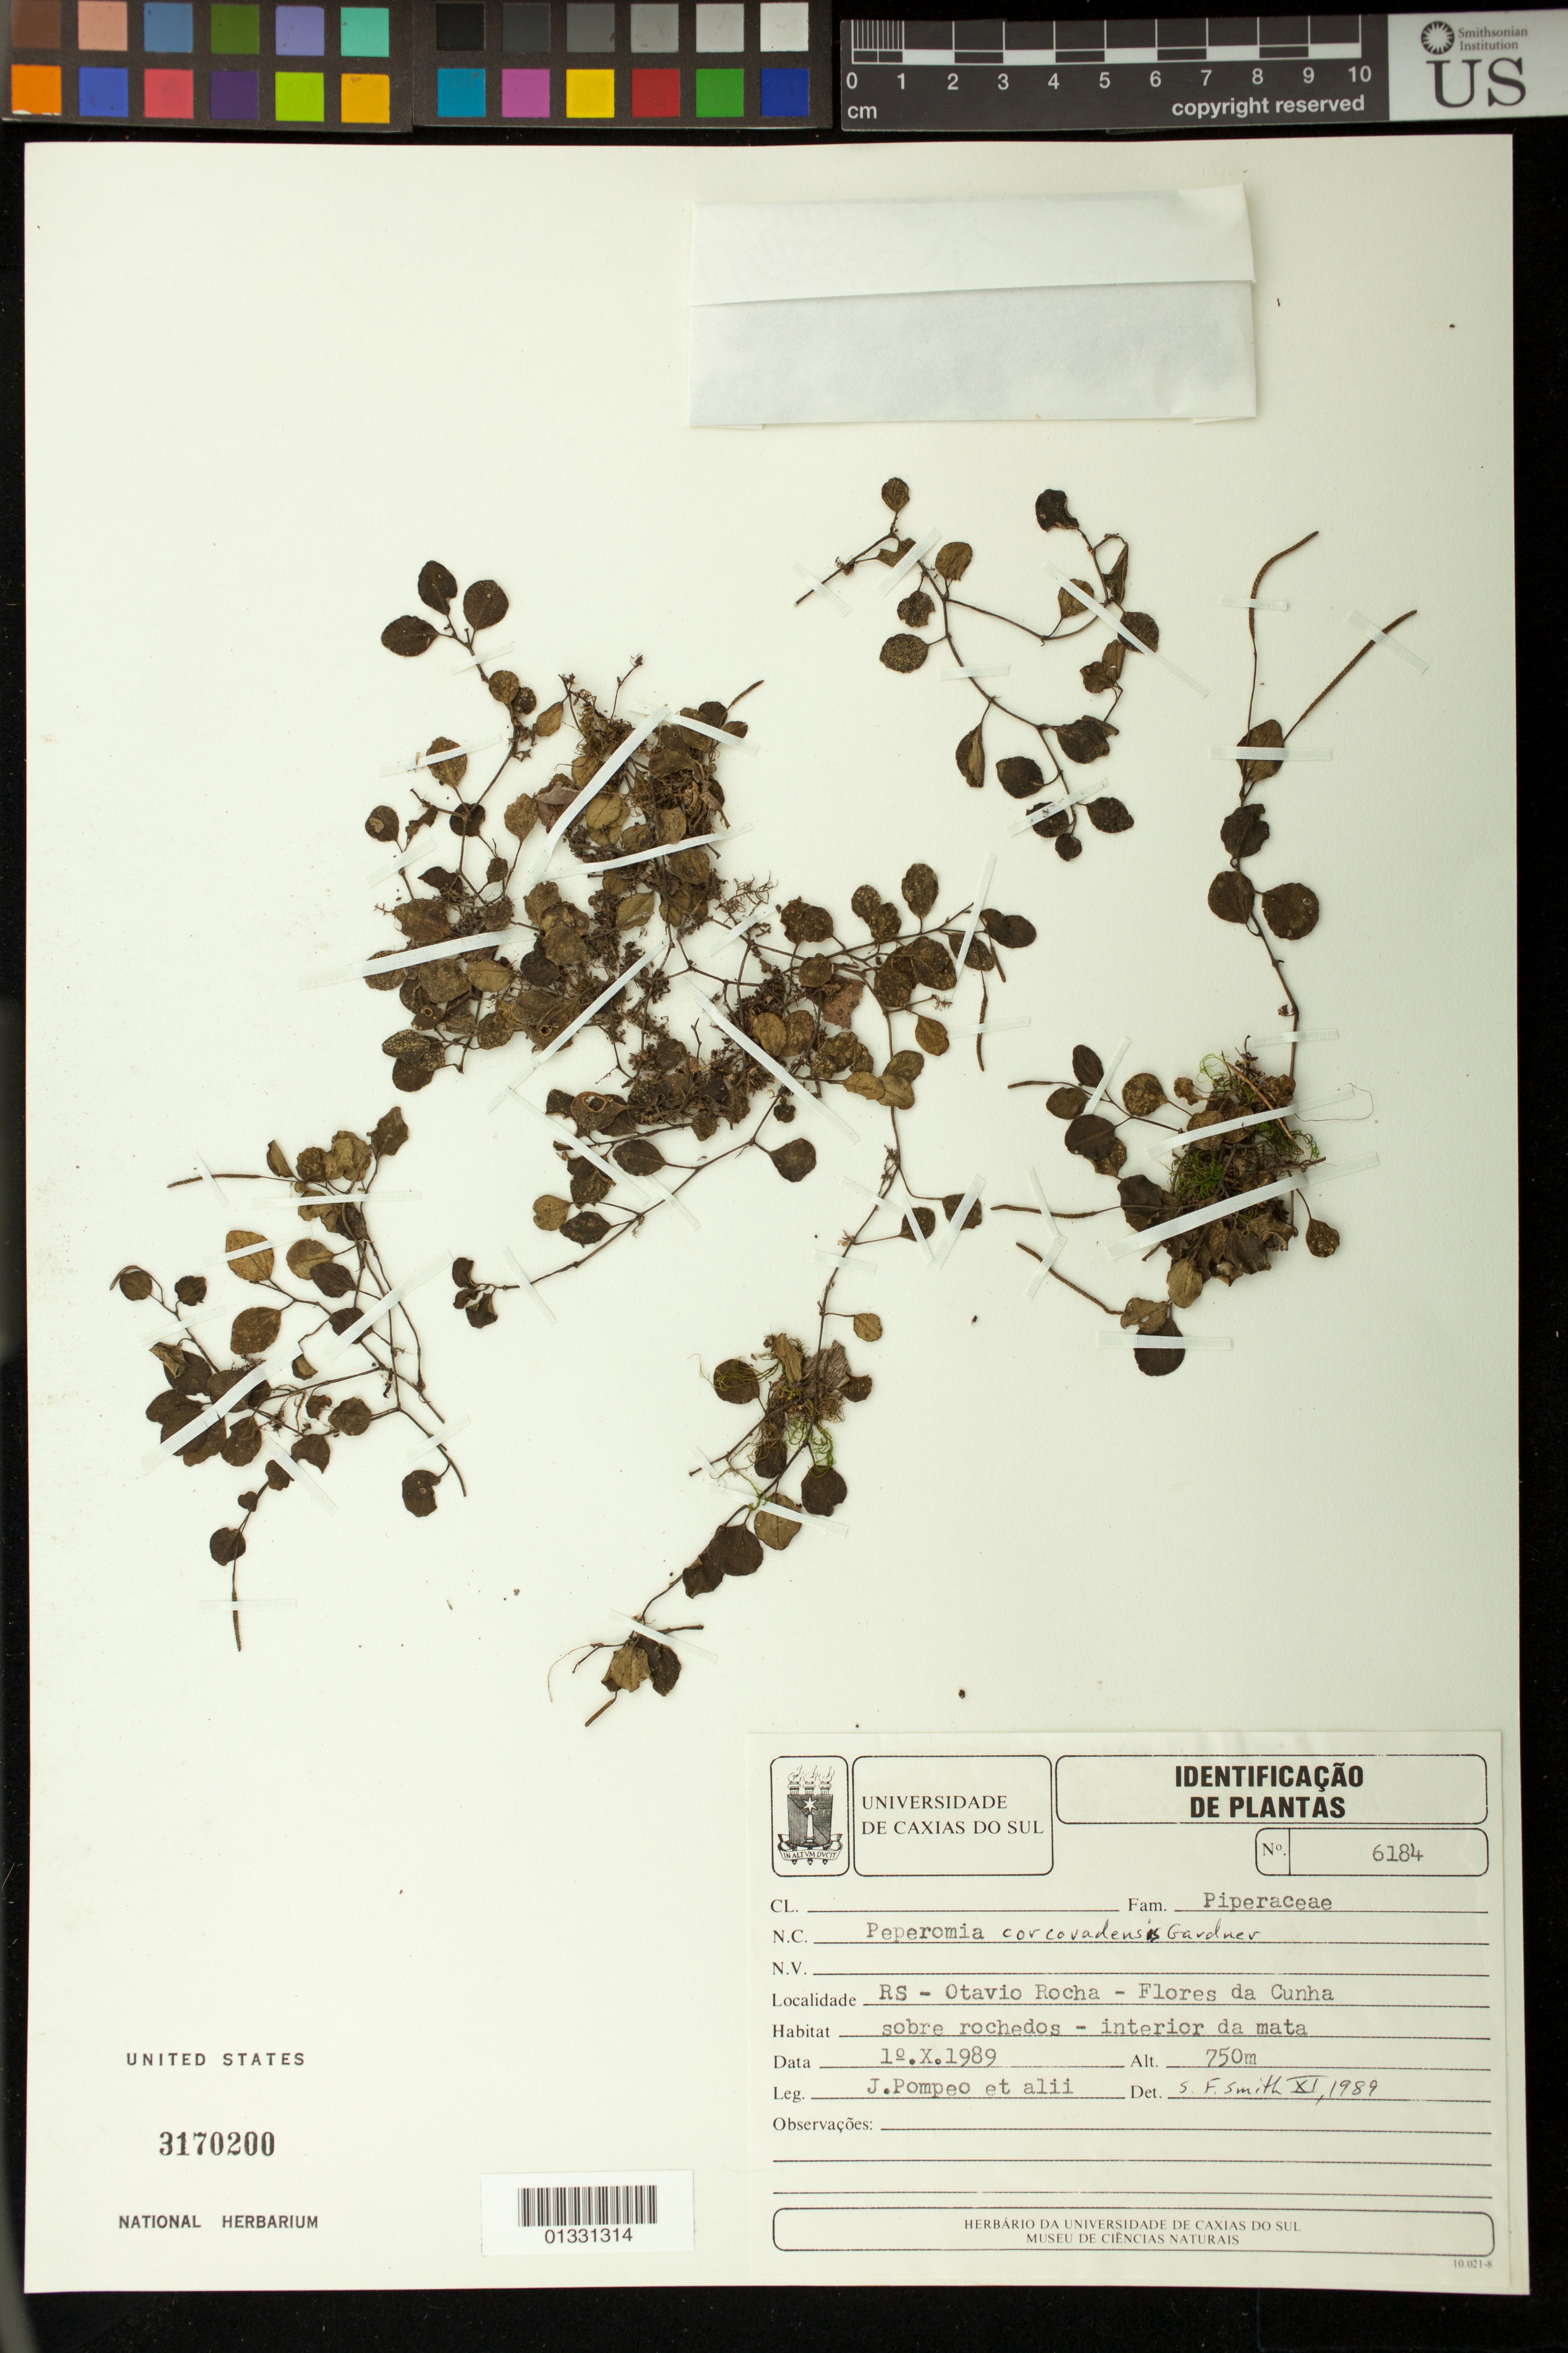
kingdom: Plantae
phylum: Tracheophyta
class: Magnoliopsida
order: Piperales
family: Piperaceae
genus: Peperomia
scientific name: Peperomia corcovadensis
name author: Gardner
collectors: J. Pompeo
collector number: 6184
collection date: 1989-10-01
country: Brazil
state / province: Rio Grande do Sul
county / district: Flores da Cunha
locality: Flores da Cunha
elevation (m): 750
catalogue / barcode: US 3170200